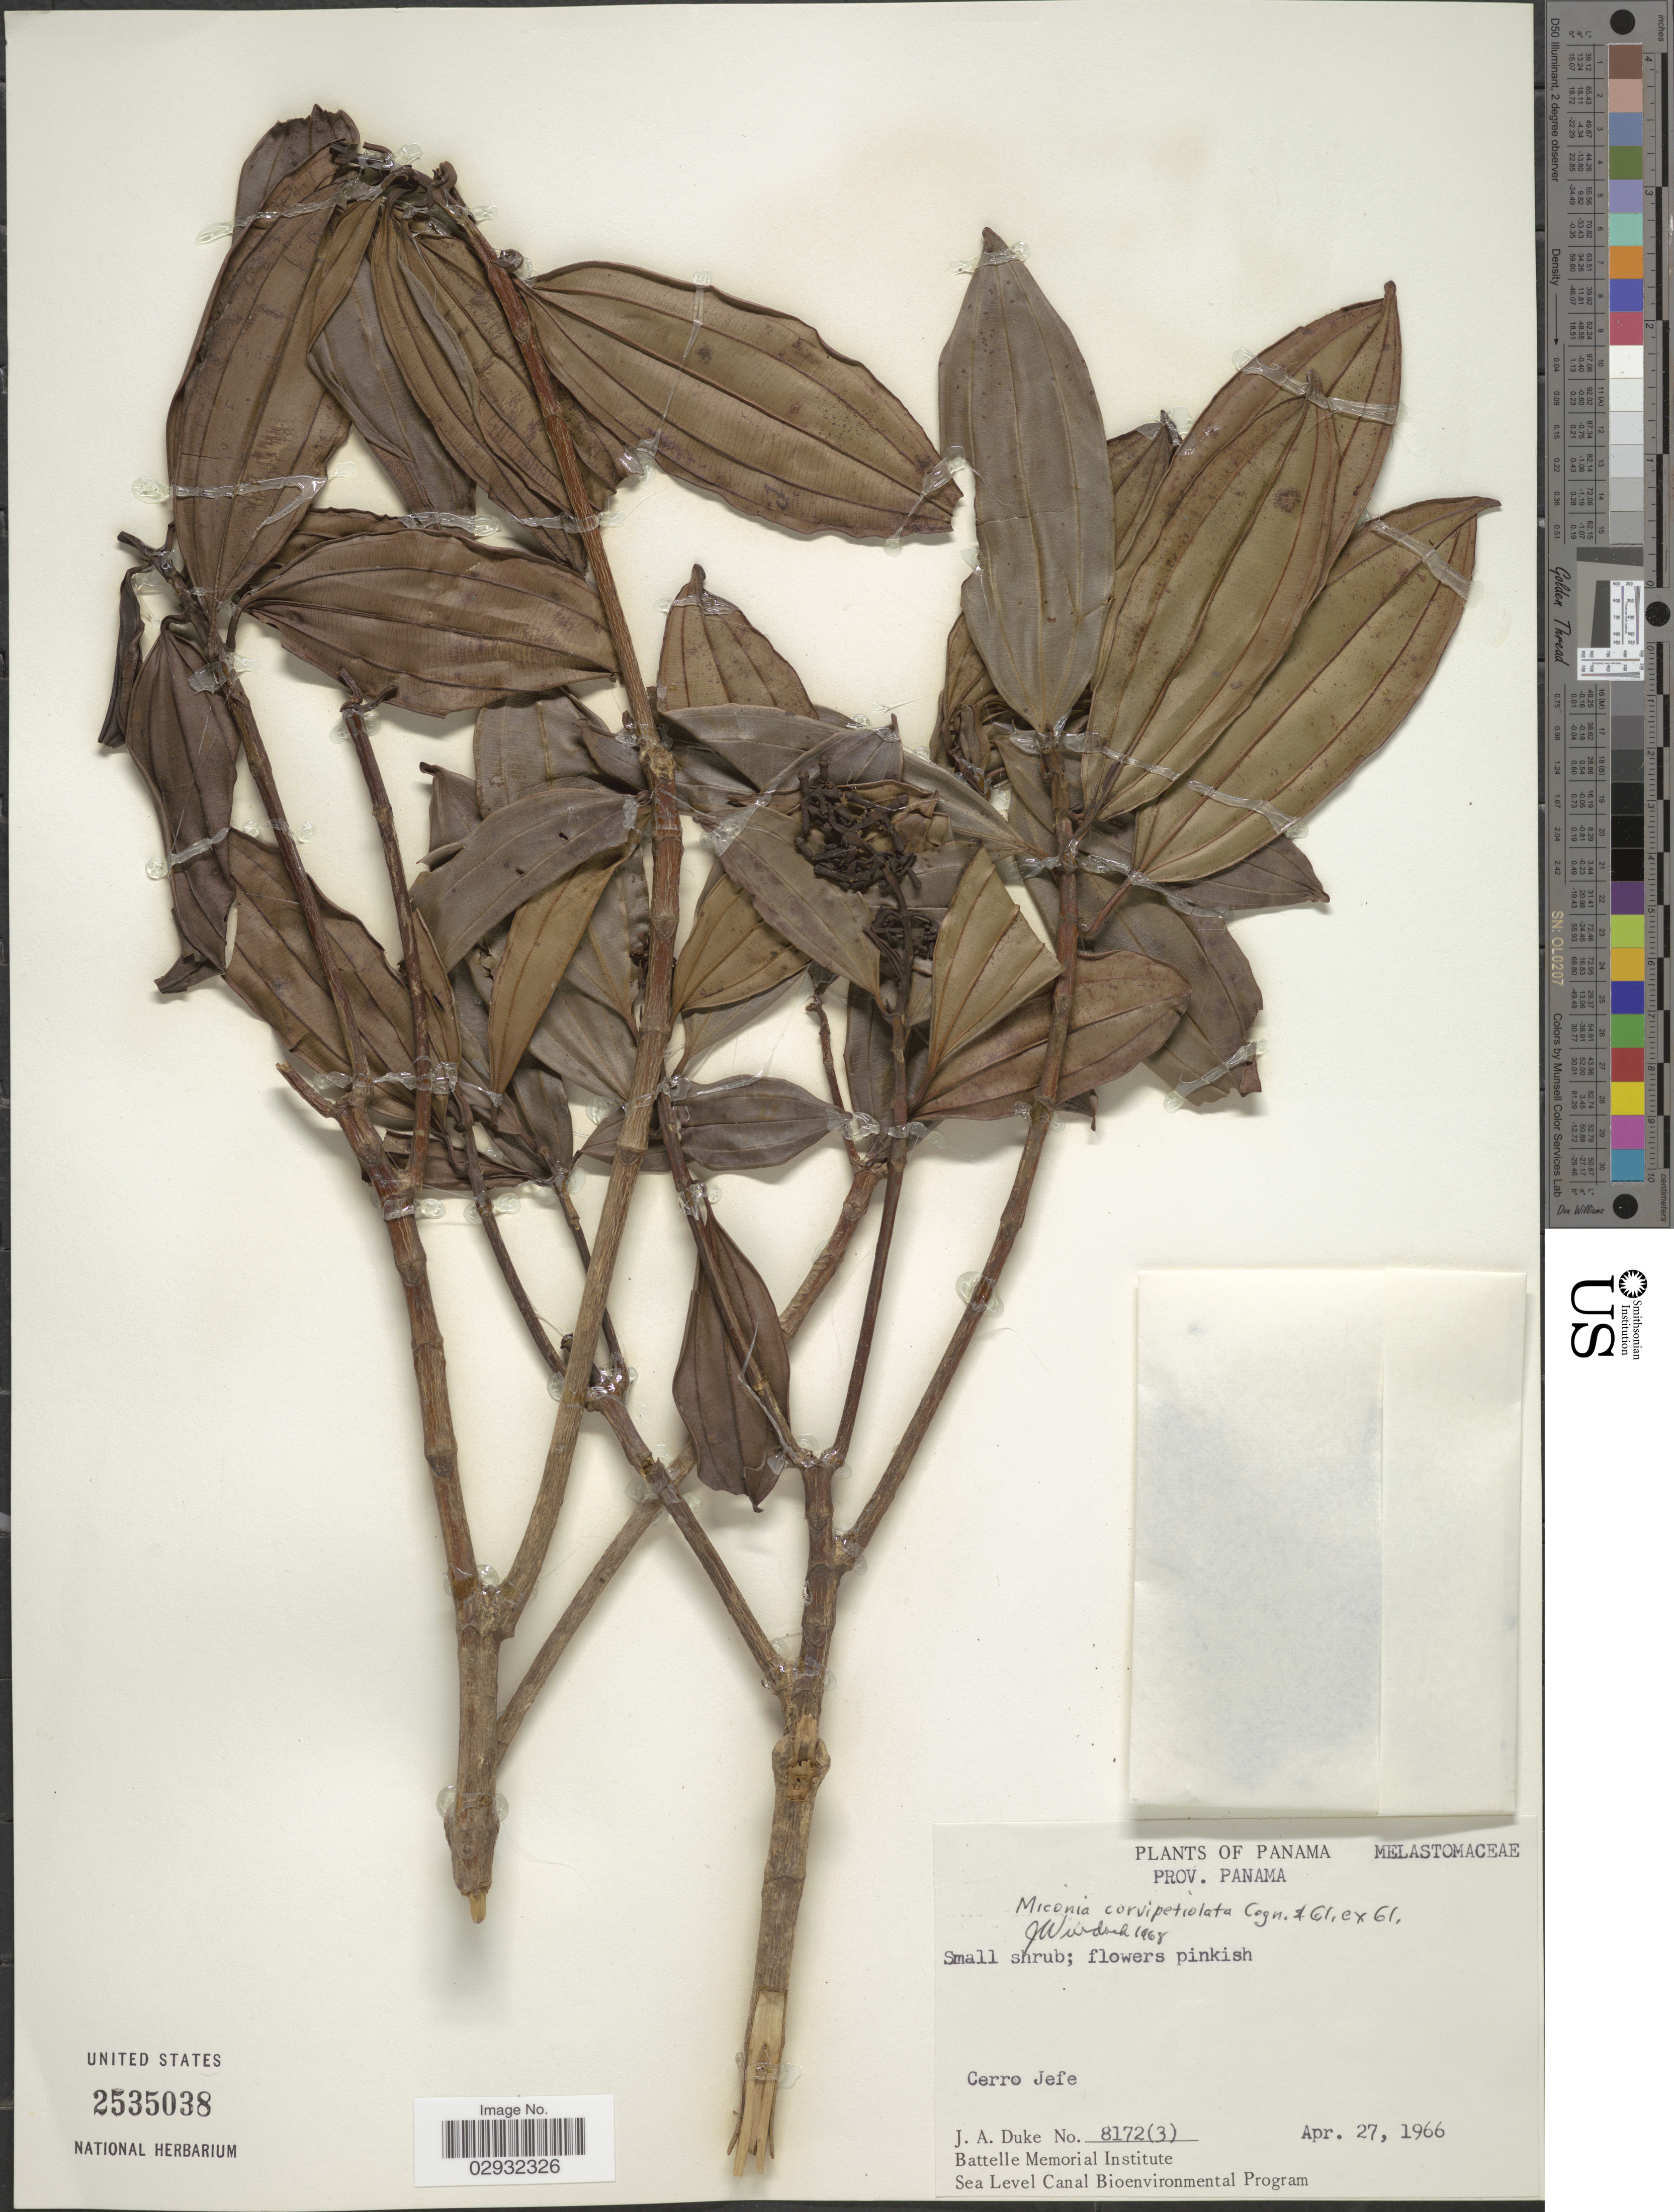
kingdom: Plantae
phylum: Tracheophyta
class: Magnoliopsida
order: Myrtales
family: Melastomataceae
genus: Miconia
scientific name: Miconia curvipetiolata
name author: Cogn. & Gleason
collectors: J. A. Duke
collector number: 8172(3)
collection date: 1966-04-27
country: Panama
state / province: Panamá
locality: Cerro Jefe.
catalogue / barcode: US 2535038